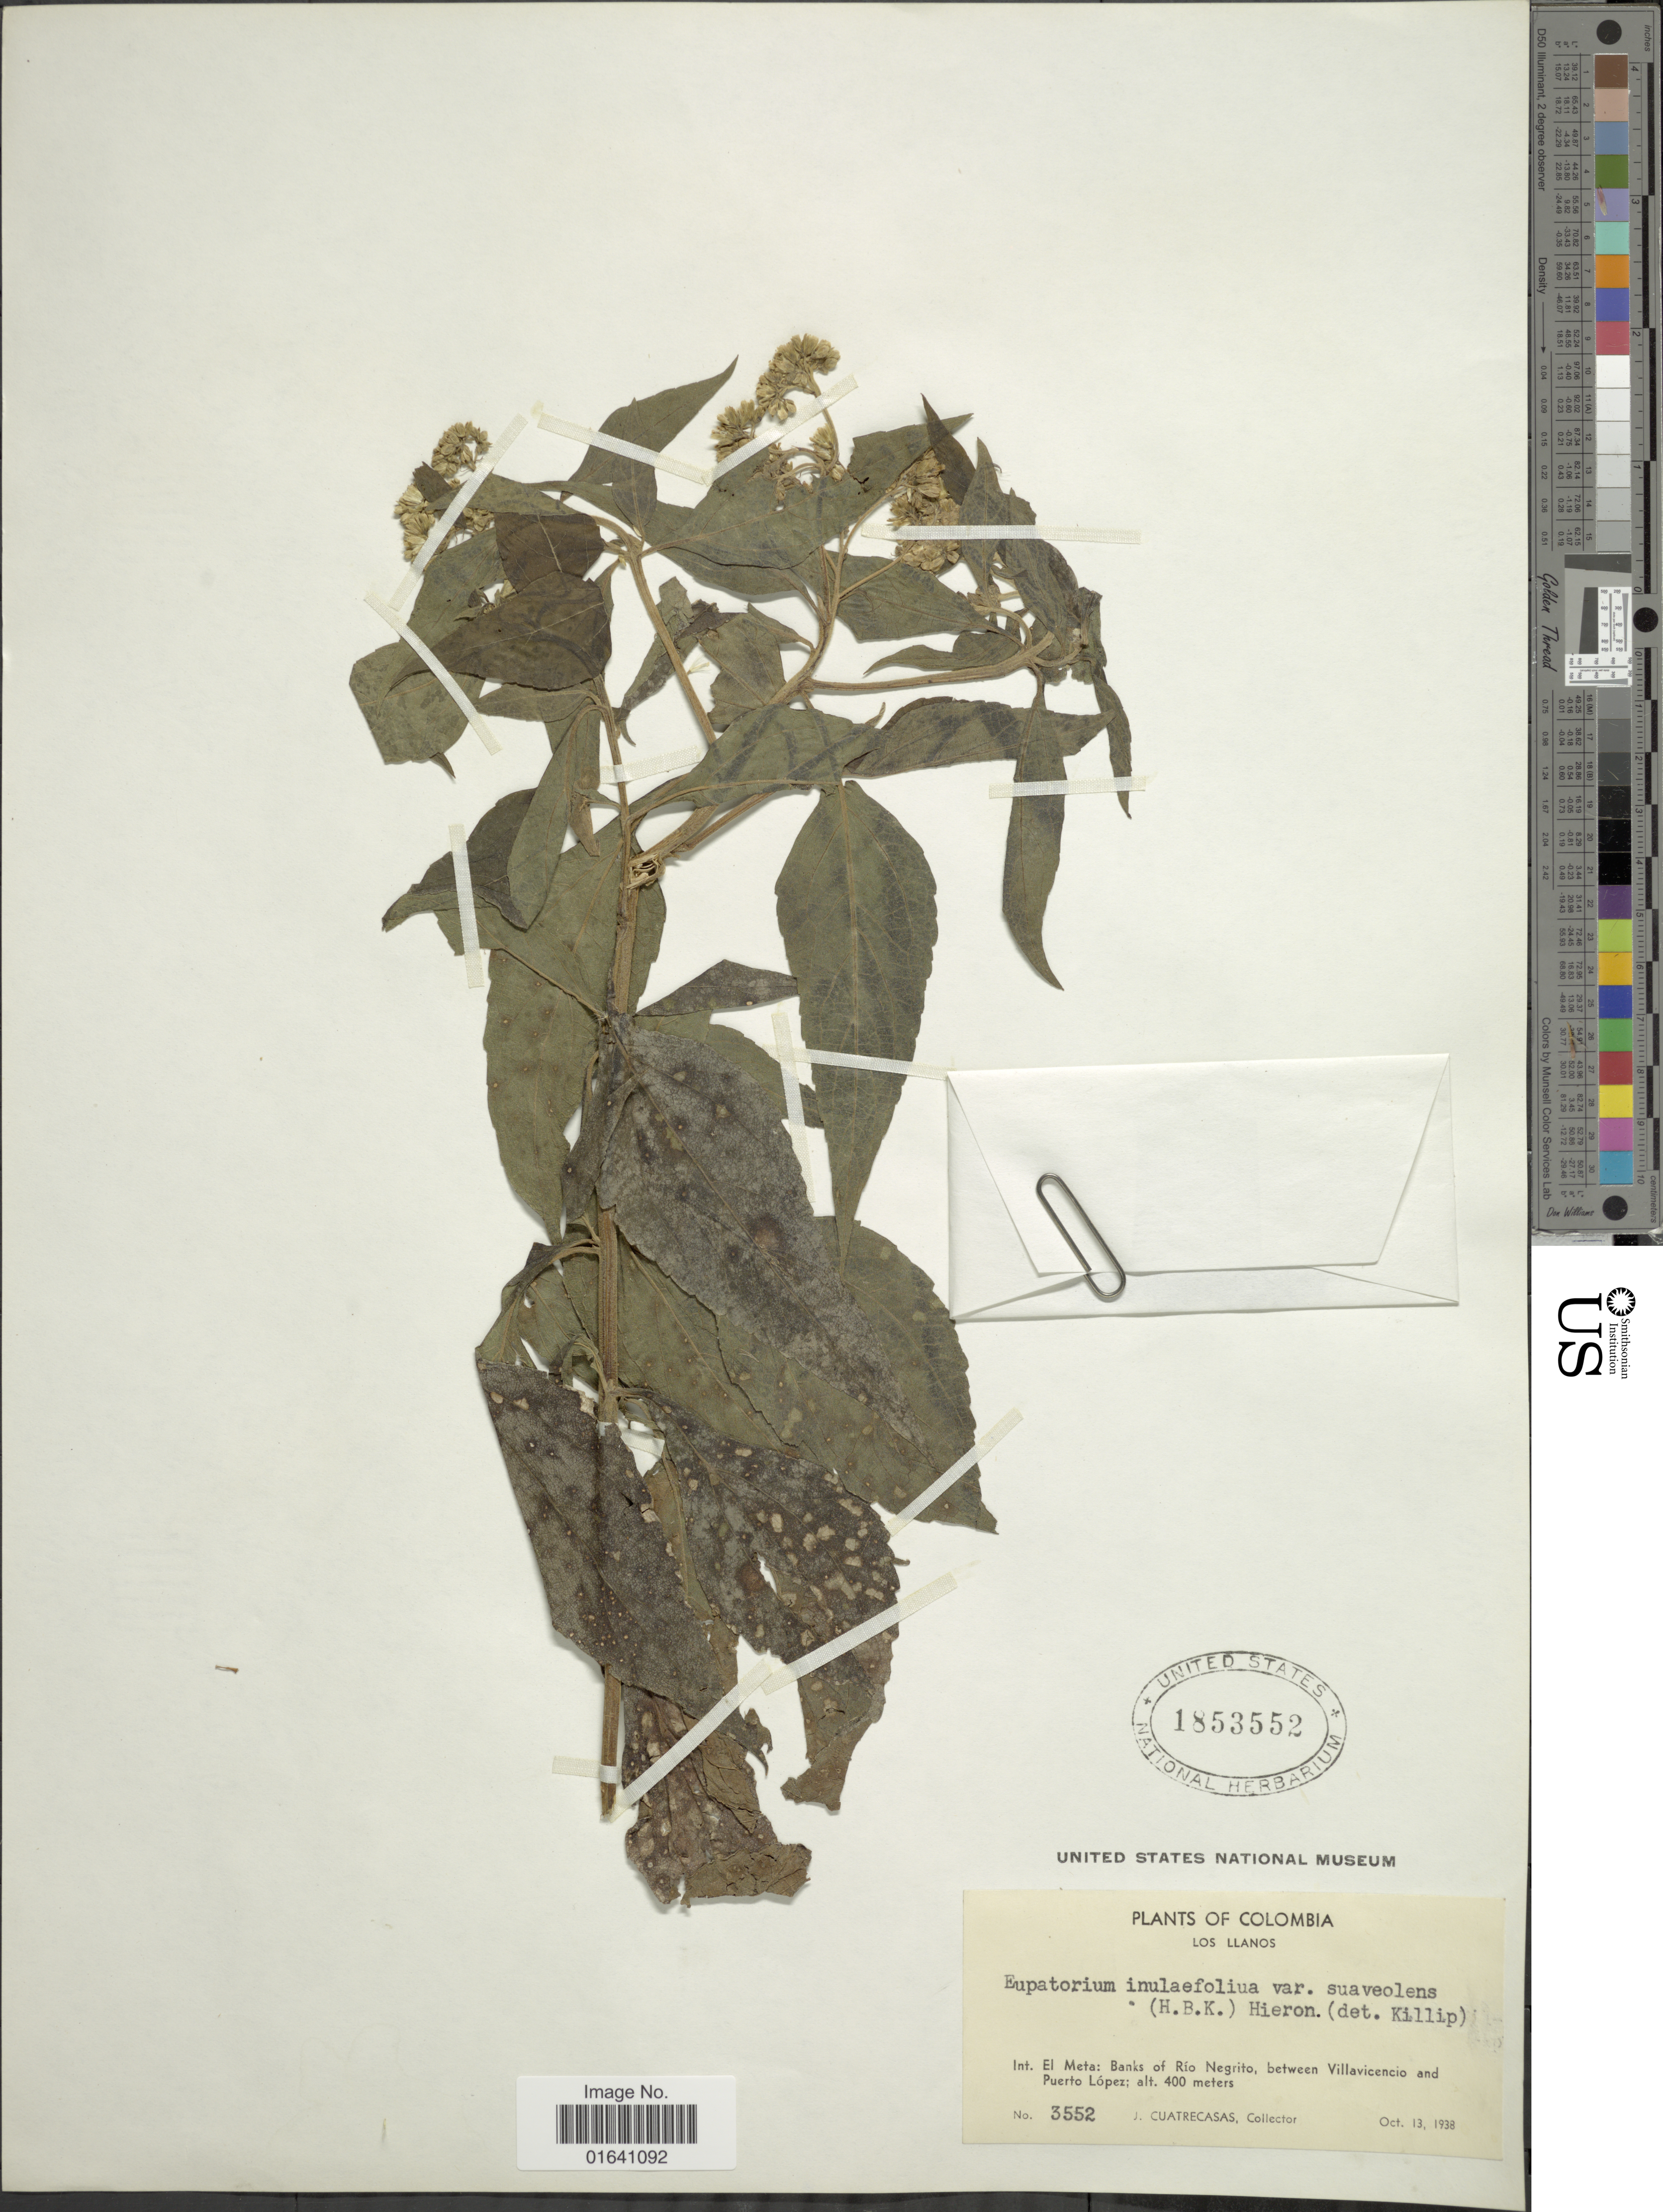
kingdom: Plantae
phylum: Tracheophyta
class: Magnoliopsida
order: Asterales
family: Asteraceae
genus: Austroeupatorium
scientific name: Austroeupatorium inulaefolium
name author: (Kunth) R.M. King & H. Rob.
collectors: J. Cuatrecasas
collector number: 3552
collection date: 1938-10-13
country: Colombia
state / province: Meta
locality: Los Llanos, Int. El Meta: banks of Río Negrito, between Villavicencio and Puerto López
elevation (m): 400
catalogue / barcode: US 18535552